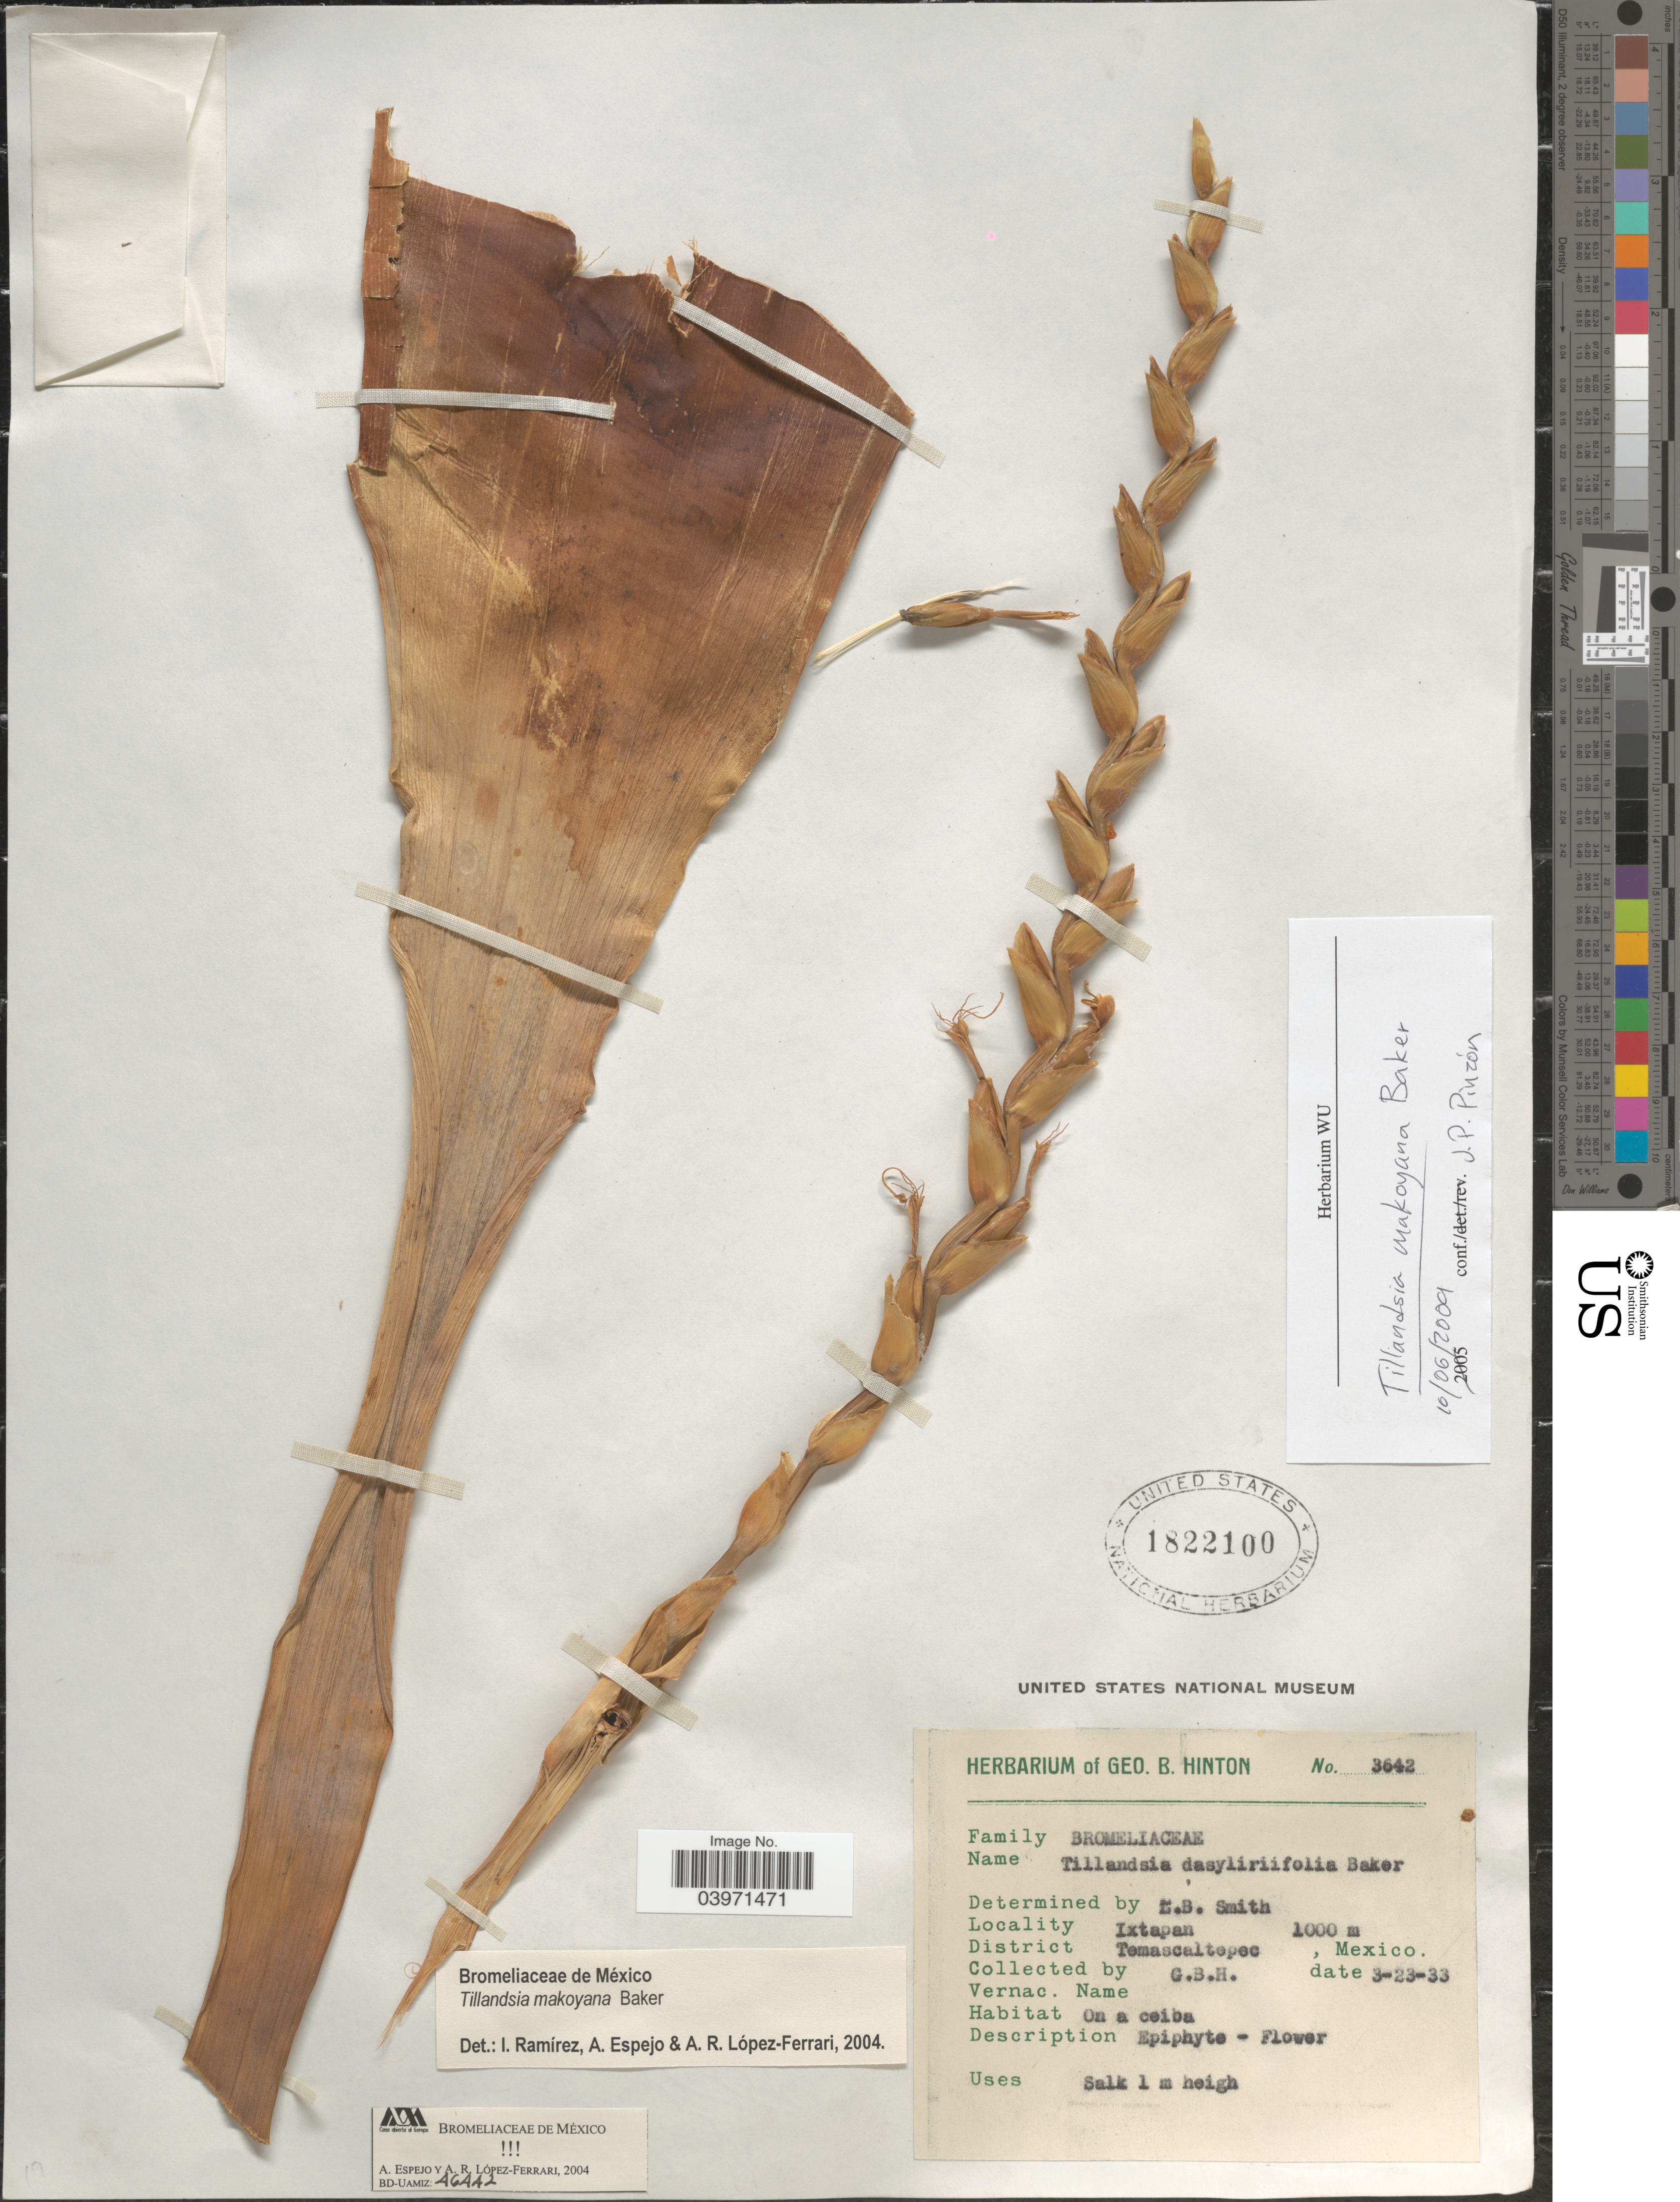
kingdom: Plantae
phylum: Tracheophyta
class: Liliopsida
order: Poales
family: Bromeliaceae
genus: Tillandsia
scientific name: Tillandsia makoyana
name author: Baker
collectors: G. B. Hinton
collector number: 3642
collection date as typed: Transcribed d/m/y: 23/3/33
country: Mexico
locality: Ixtapan, District Temascaltepec.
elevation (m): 1000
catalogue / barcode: US 1822100